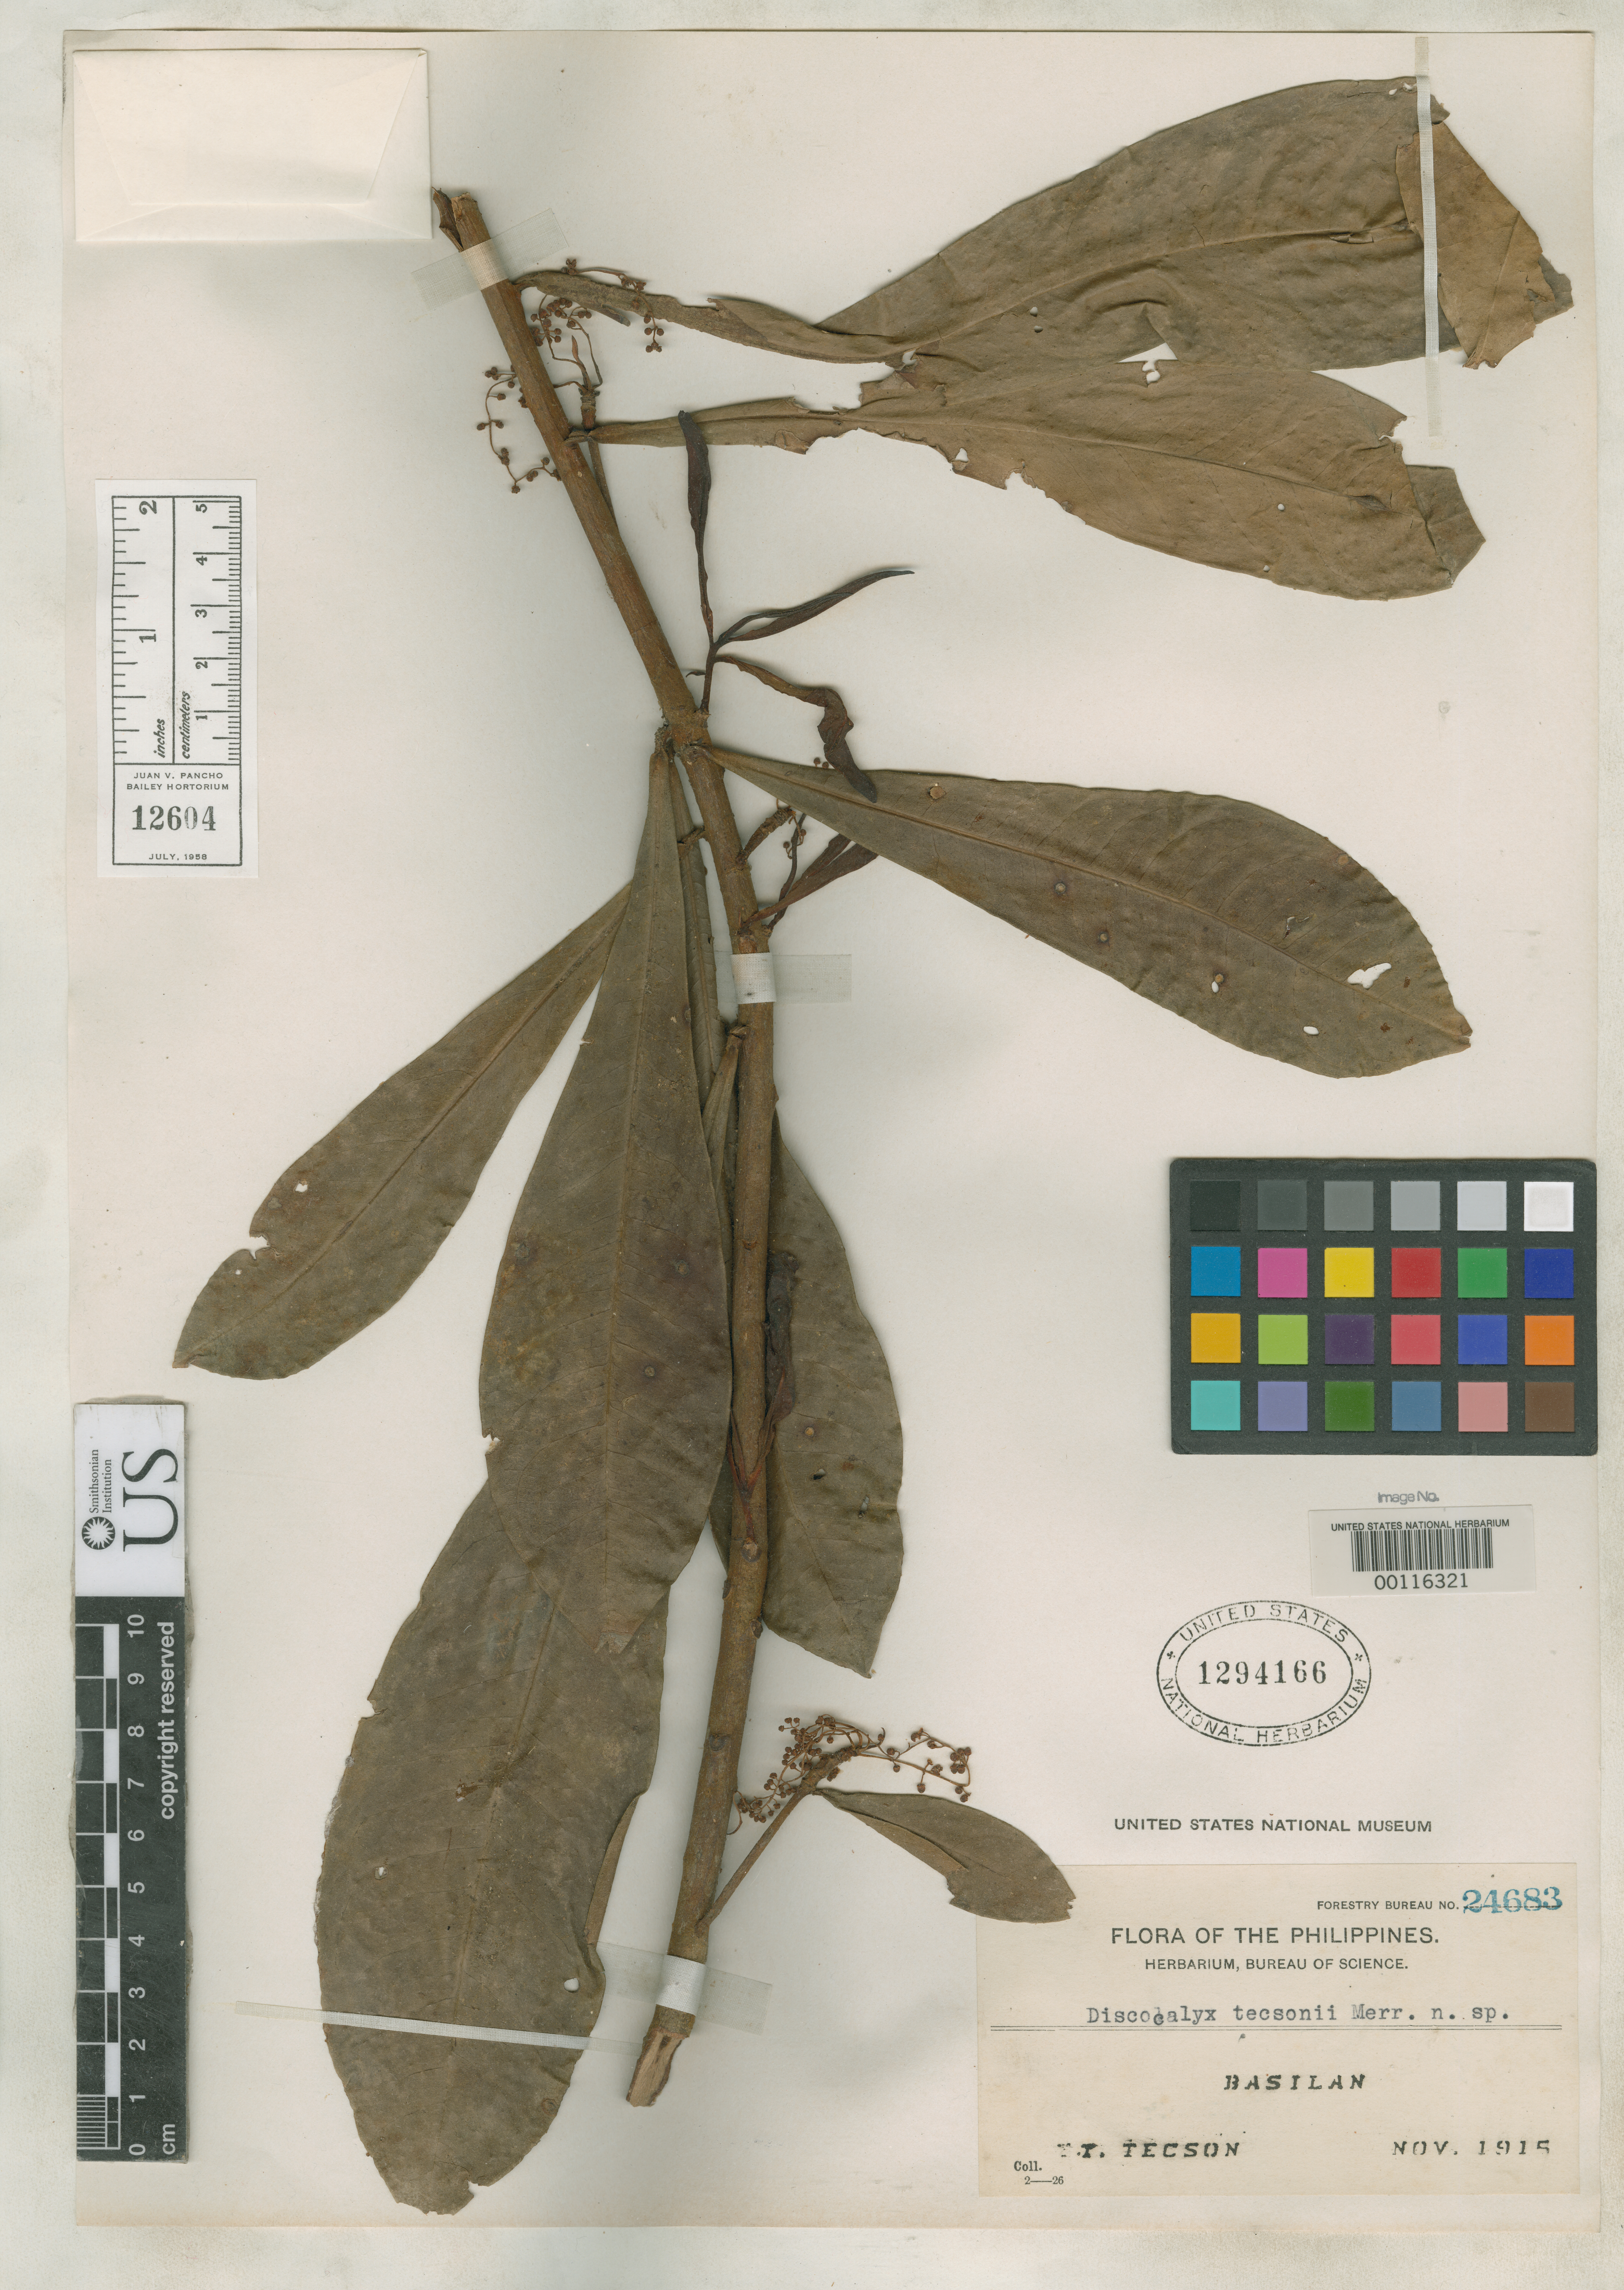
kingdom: Plantae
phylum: Tracheophyta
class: Magnoliopsida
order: Ericales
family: Primulaceae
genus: Discocalyx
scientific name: Discocalyx tecsonii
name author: Merr.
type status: Isotype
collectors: F. Tecson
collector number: Bur. Sci. 24683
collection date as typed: Nov 1915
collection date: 1915-11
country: Philippines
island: Basilan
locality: Tumakis.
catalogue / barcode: US 1294166